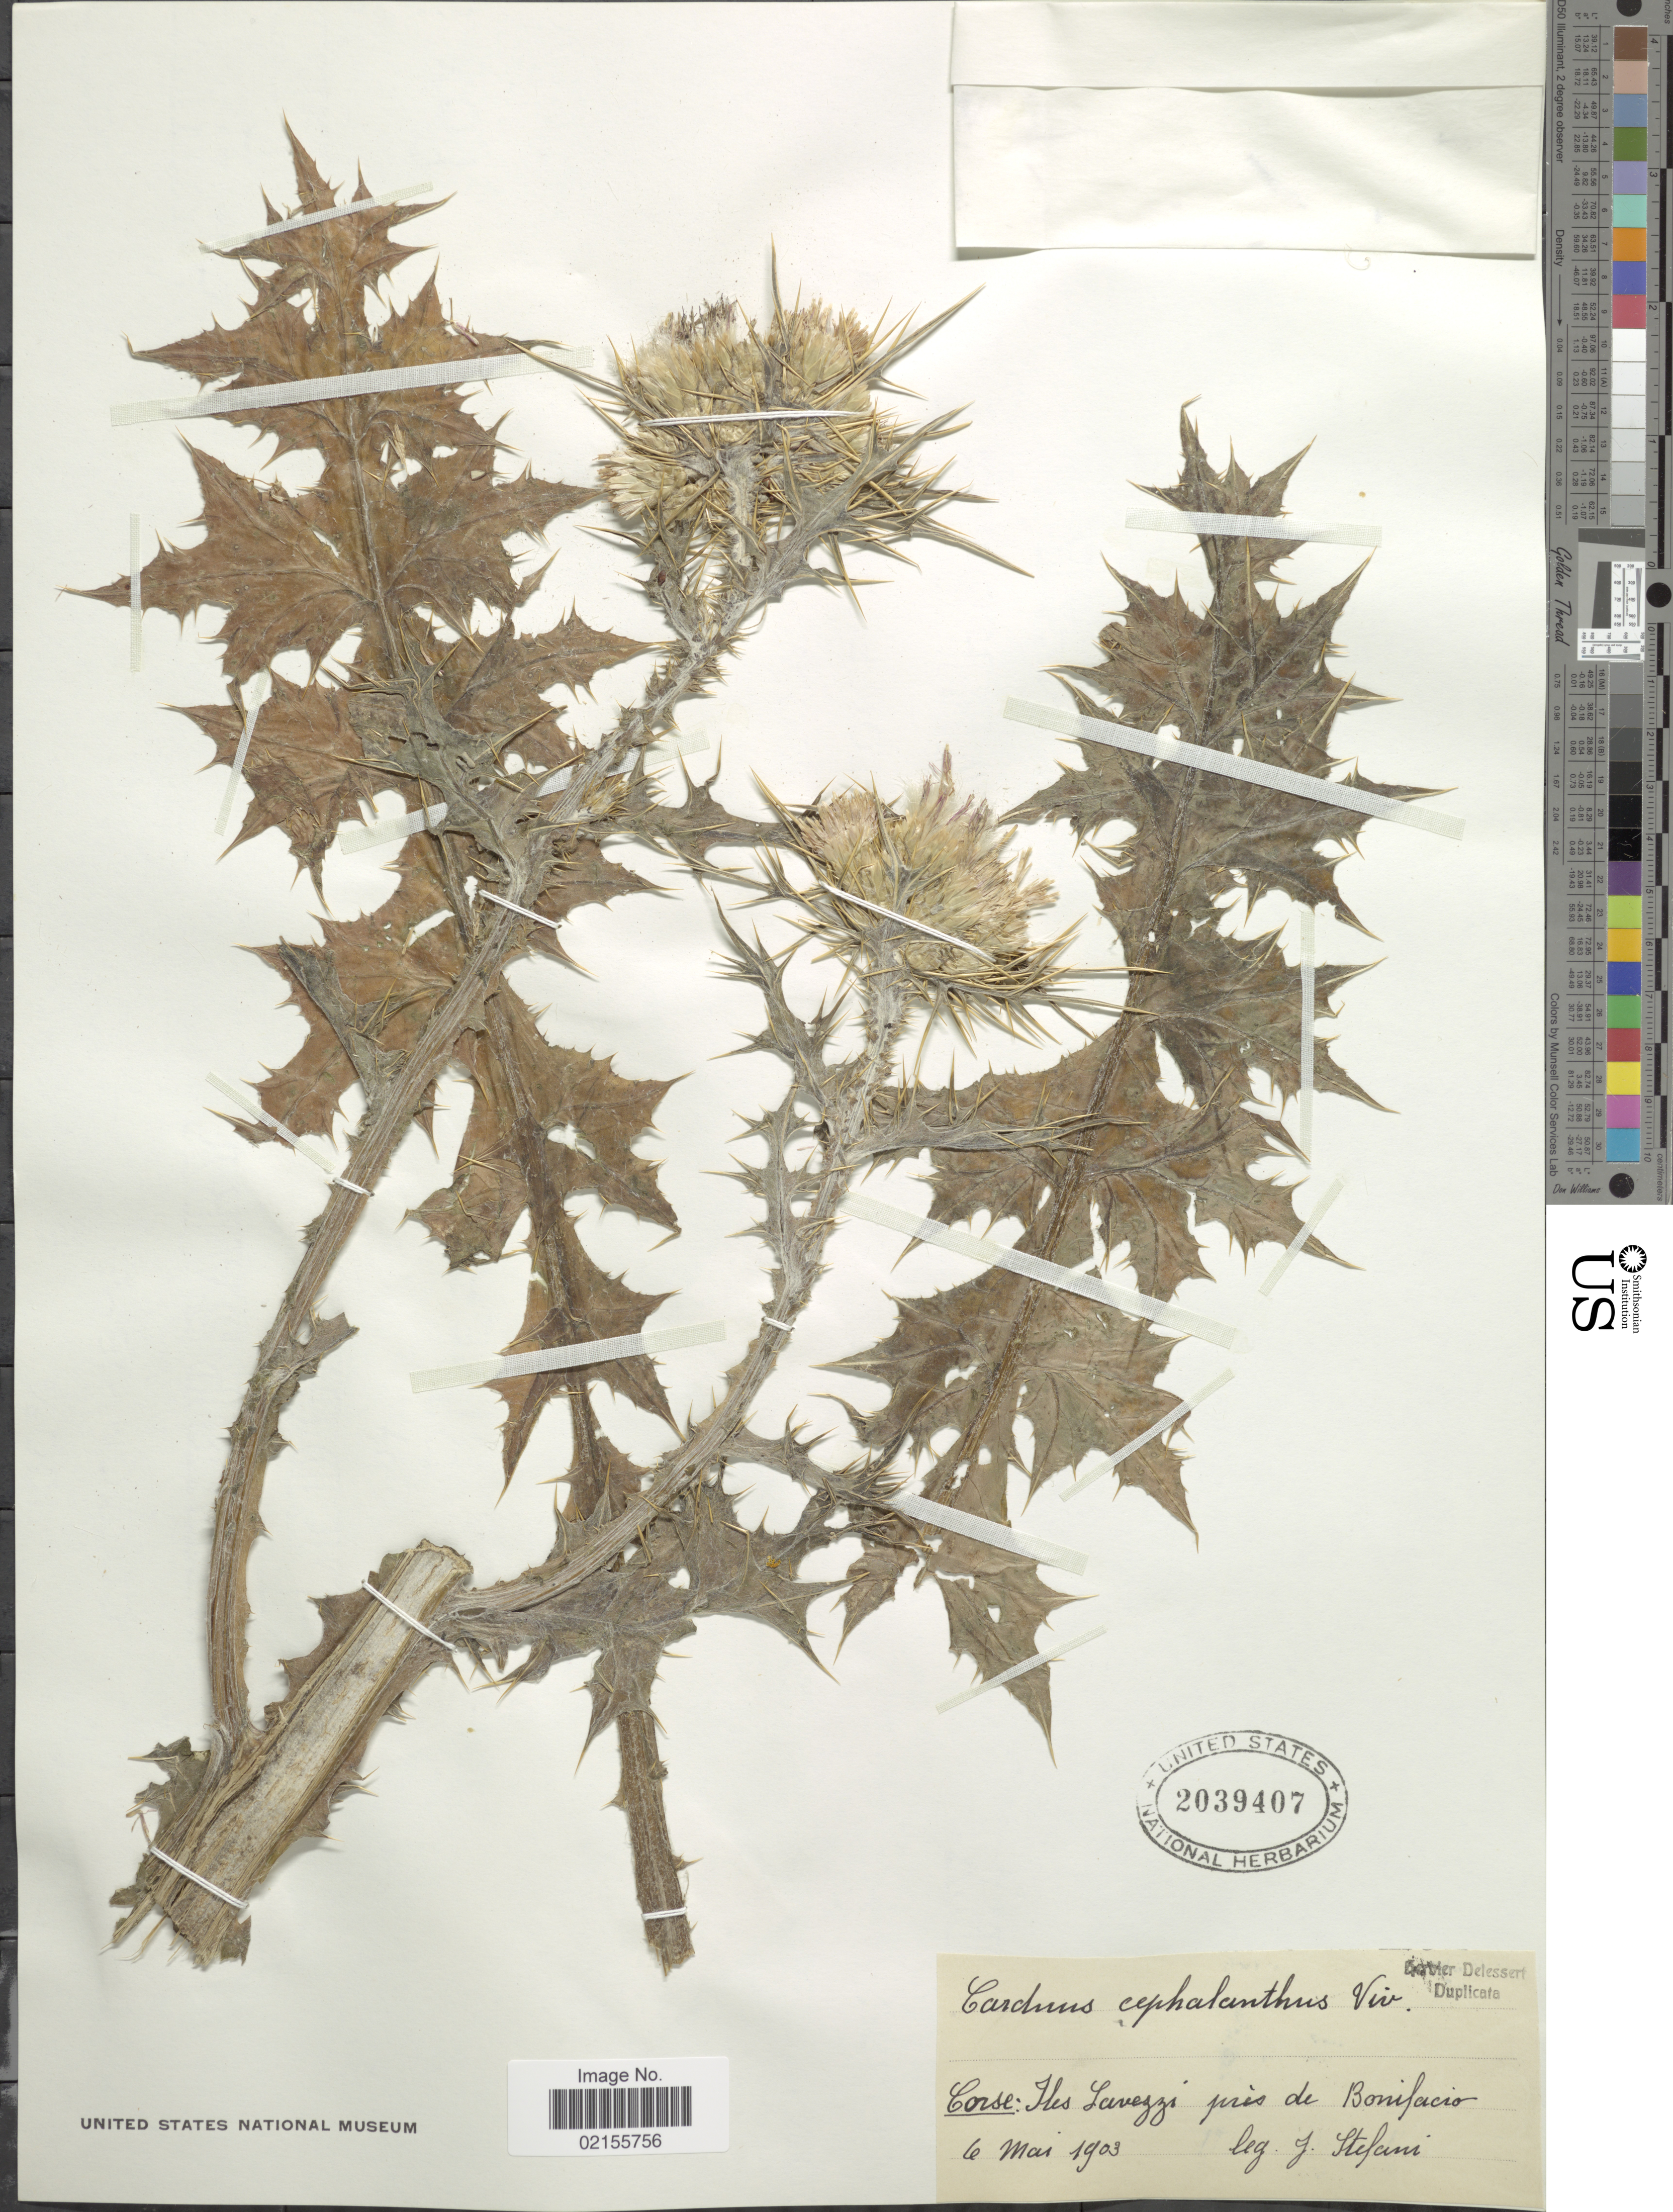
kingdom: Plantae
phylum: Tracheophyta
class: Magnoliopsida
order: Asterales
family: Asteraceae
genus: Carduus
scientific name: Carduus cephalanthus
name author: Viv.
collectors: J. Stefani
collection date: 1903-05-06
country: France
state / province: Corsica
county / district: Corse-du-Sud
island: Corse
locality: Corse :Iles Lavezzi prés de Bonifacio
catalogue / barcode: US 2039407